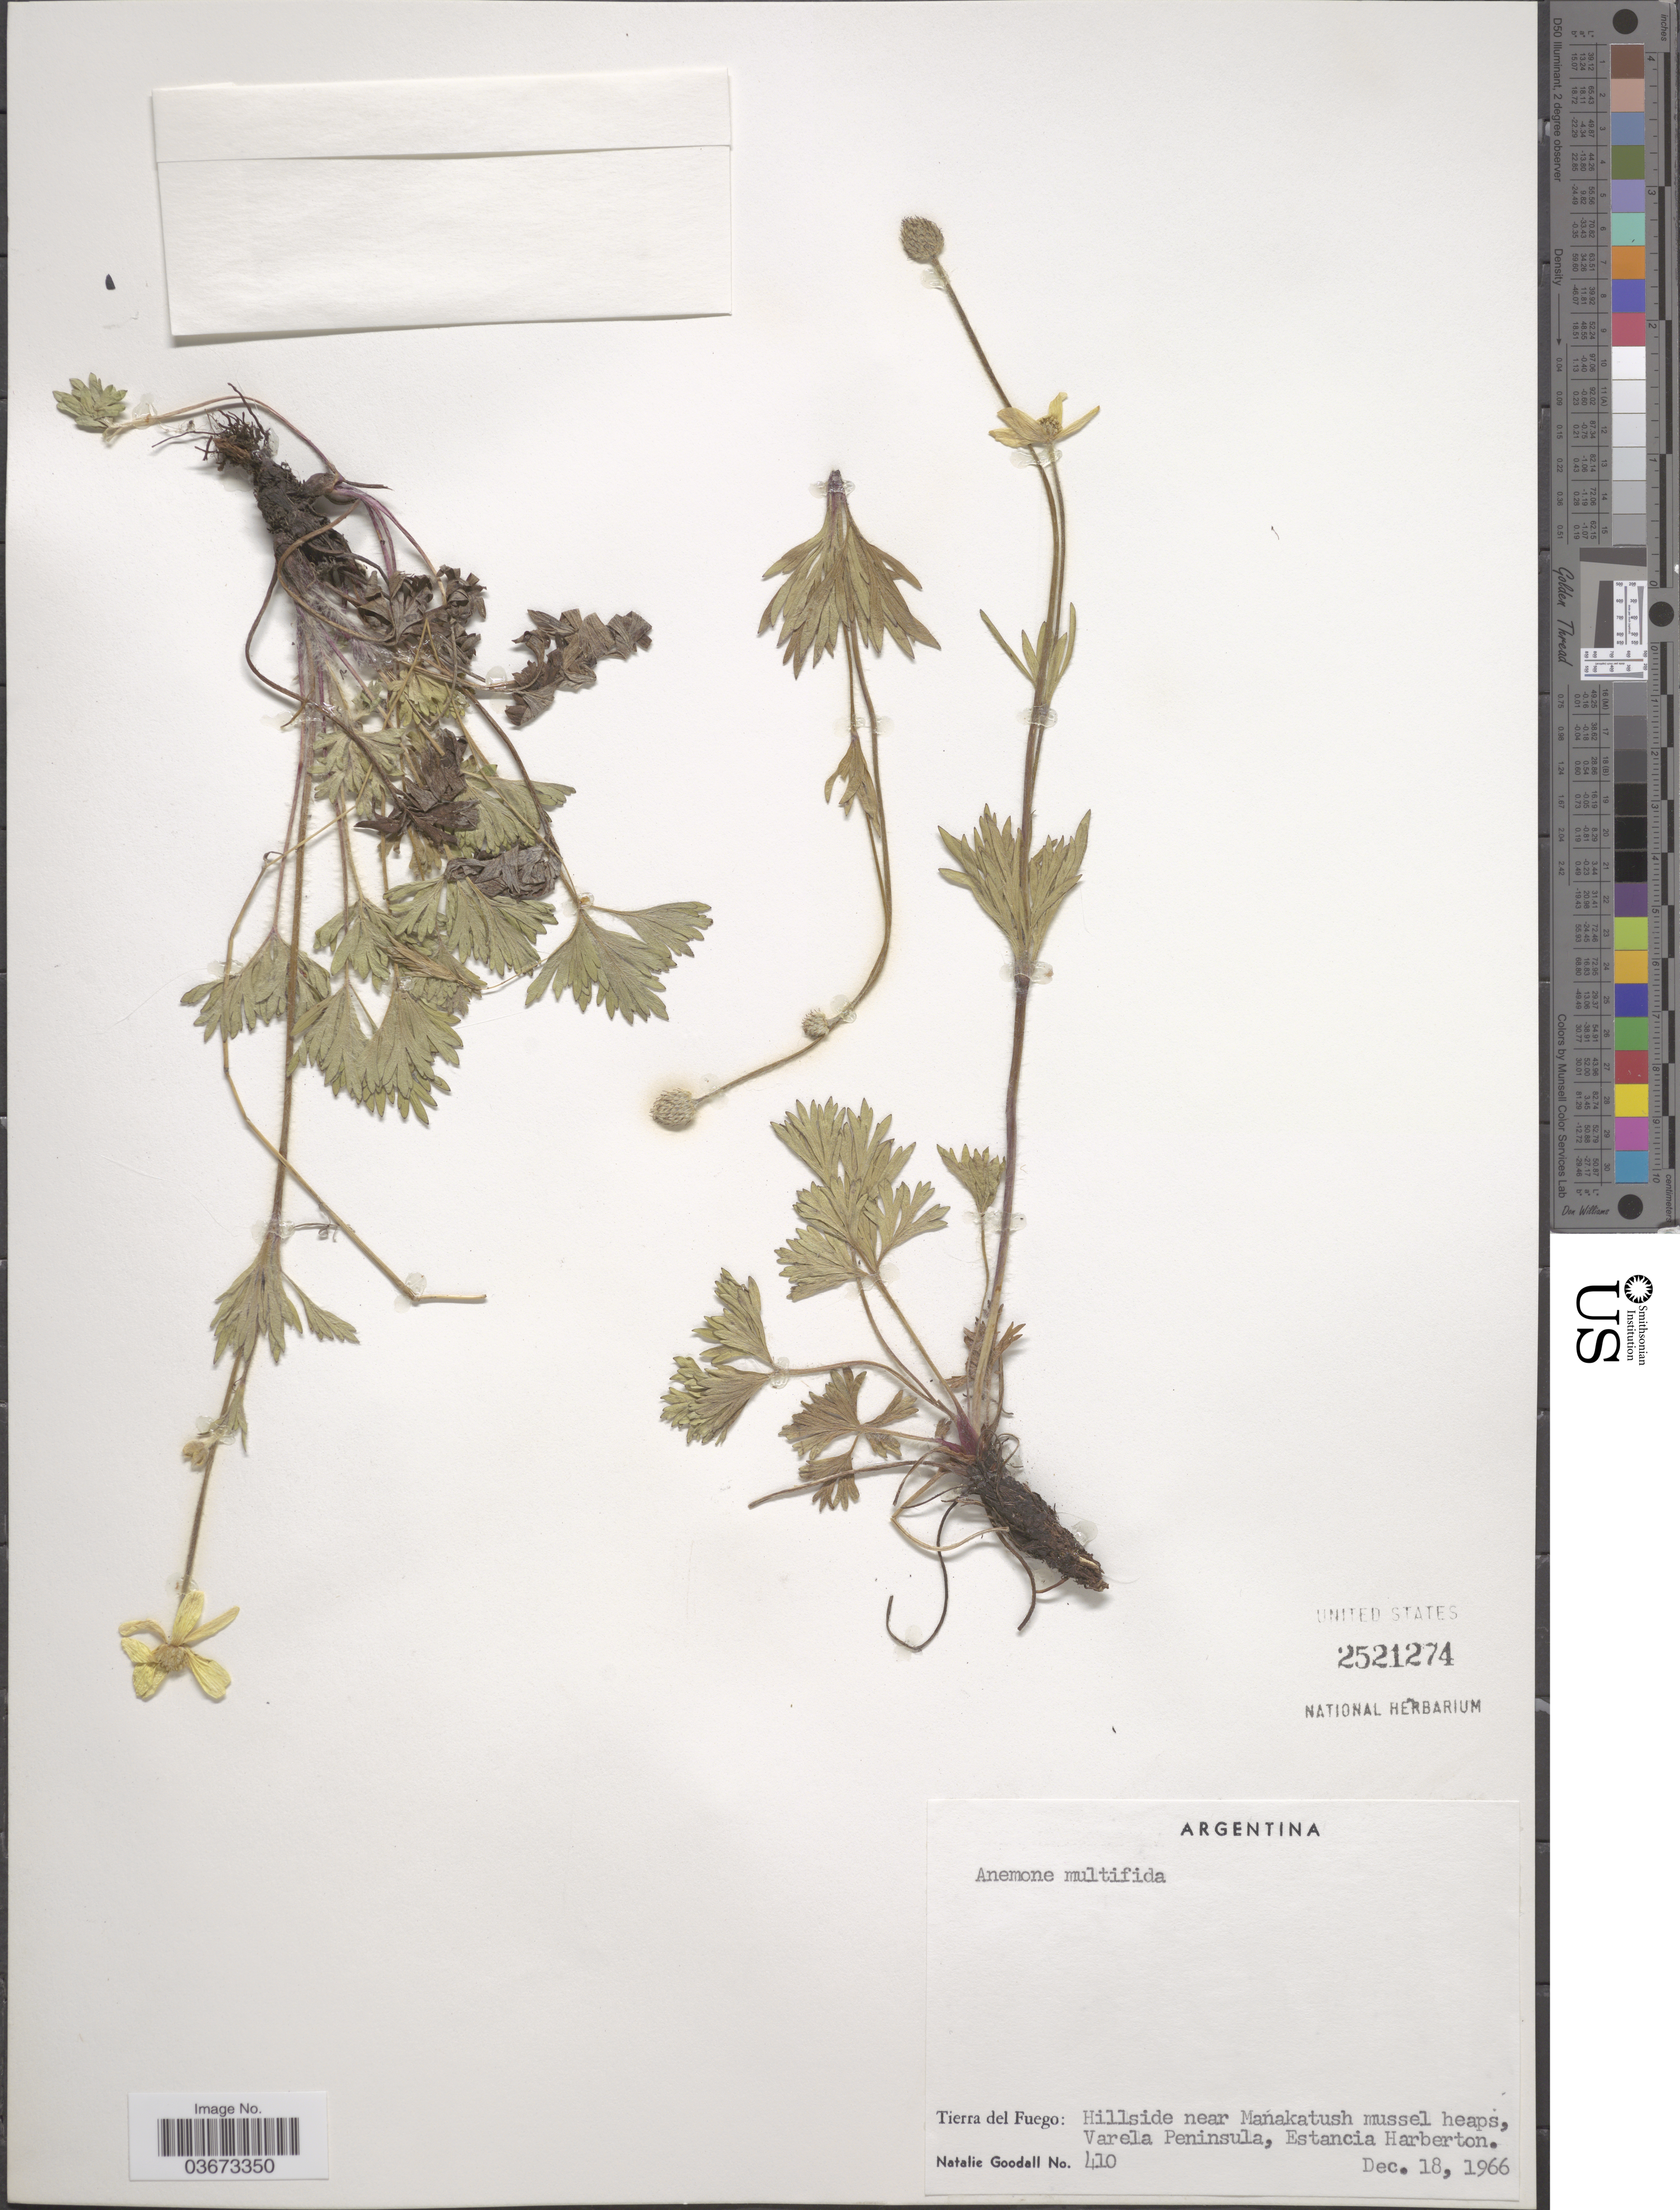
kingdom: Plantae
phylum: Tracheophyta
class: Magnoliopsida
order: Ranunculales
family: Ranunculaceae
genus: Anemone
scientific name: Anemone multifida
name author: Poir.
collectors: N. Goodall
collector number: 410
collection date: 1966-12-18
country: Argentina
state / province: Tierra del Fuego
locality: Hillside near Manakatush mussel heaps, Varela Peninsula, Estancia Harberton.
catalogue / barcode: US 2521274